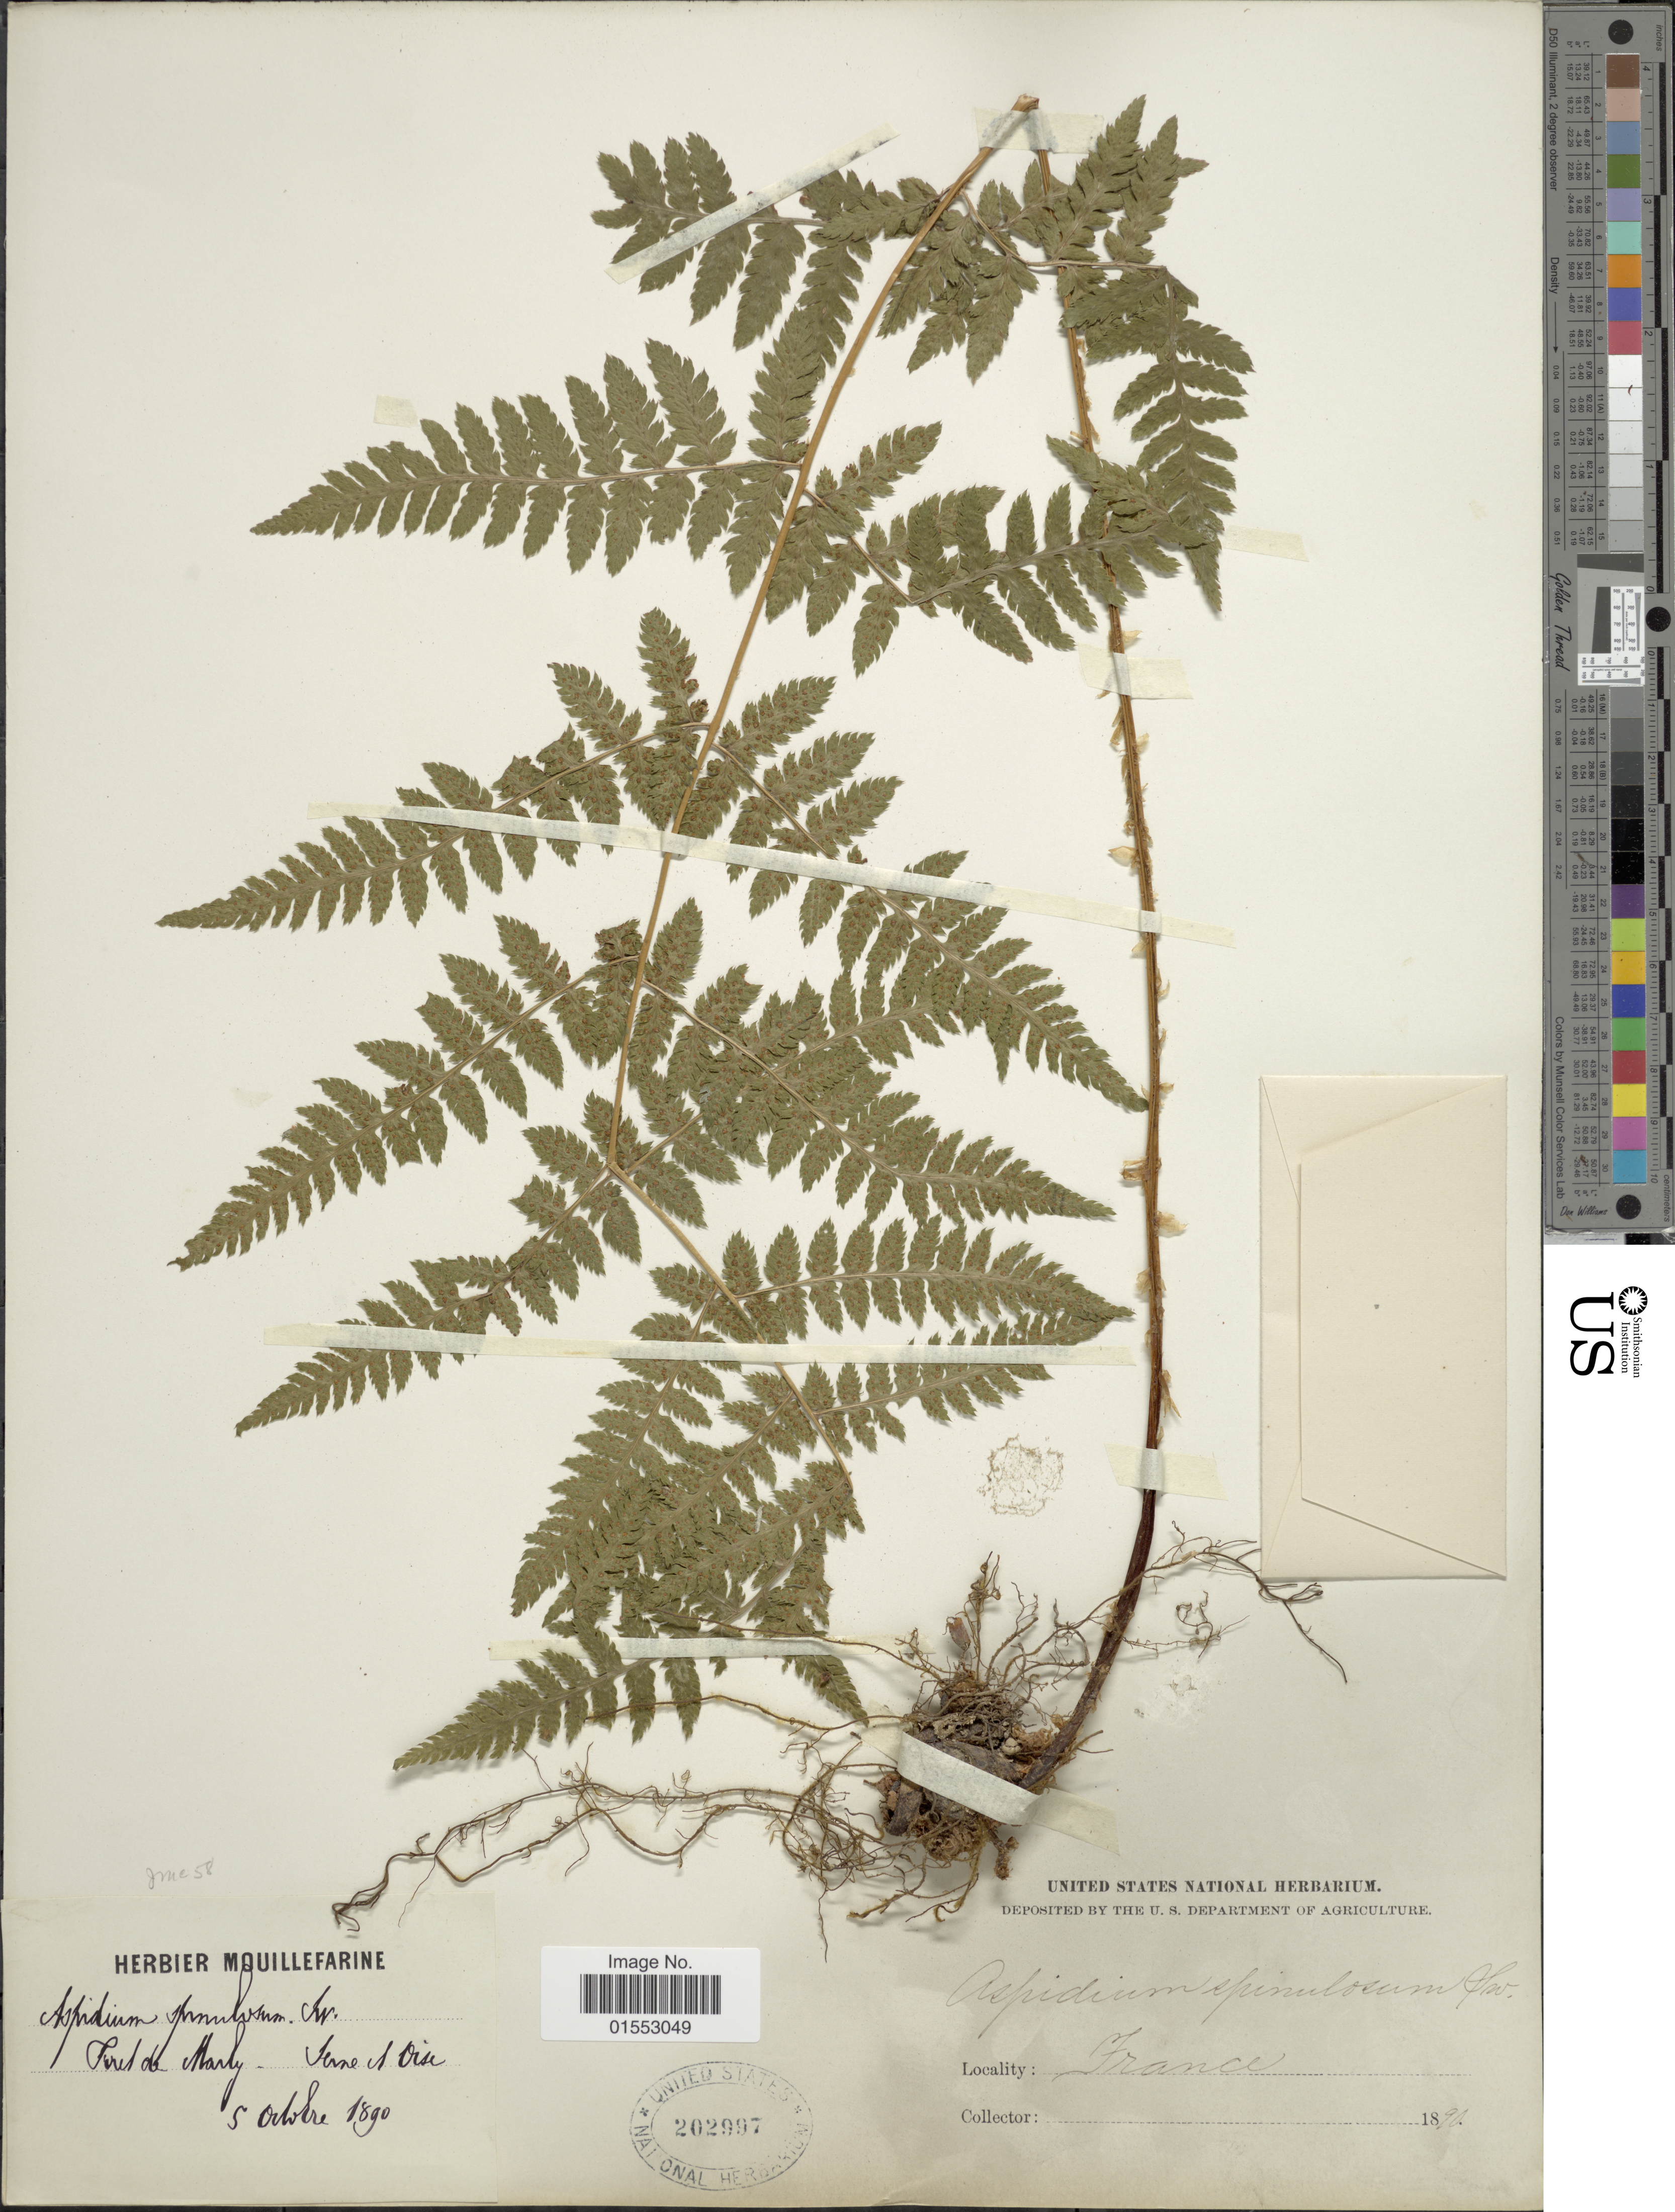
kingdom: Plantae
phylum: Tracheophyta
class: Polypodiopsida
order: Polypodiales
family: Dryopteridaceae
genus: Dryopteris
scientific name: Dryopteris carthusiana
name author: (Villars) H.P. Fuchs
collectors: ex herb. Mouillefarine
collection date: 1890-10-05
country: France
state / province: Île-de-France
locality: Forêt de Marly, Seine et Oise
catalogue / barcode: US 202997